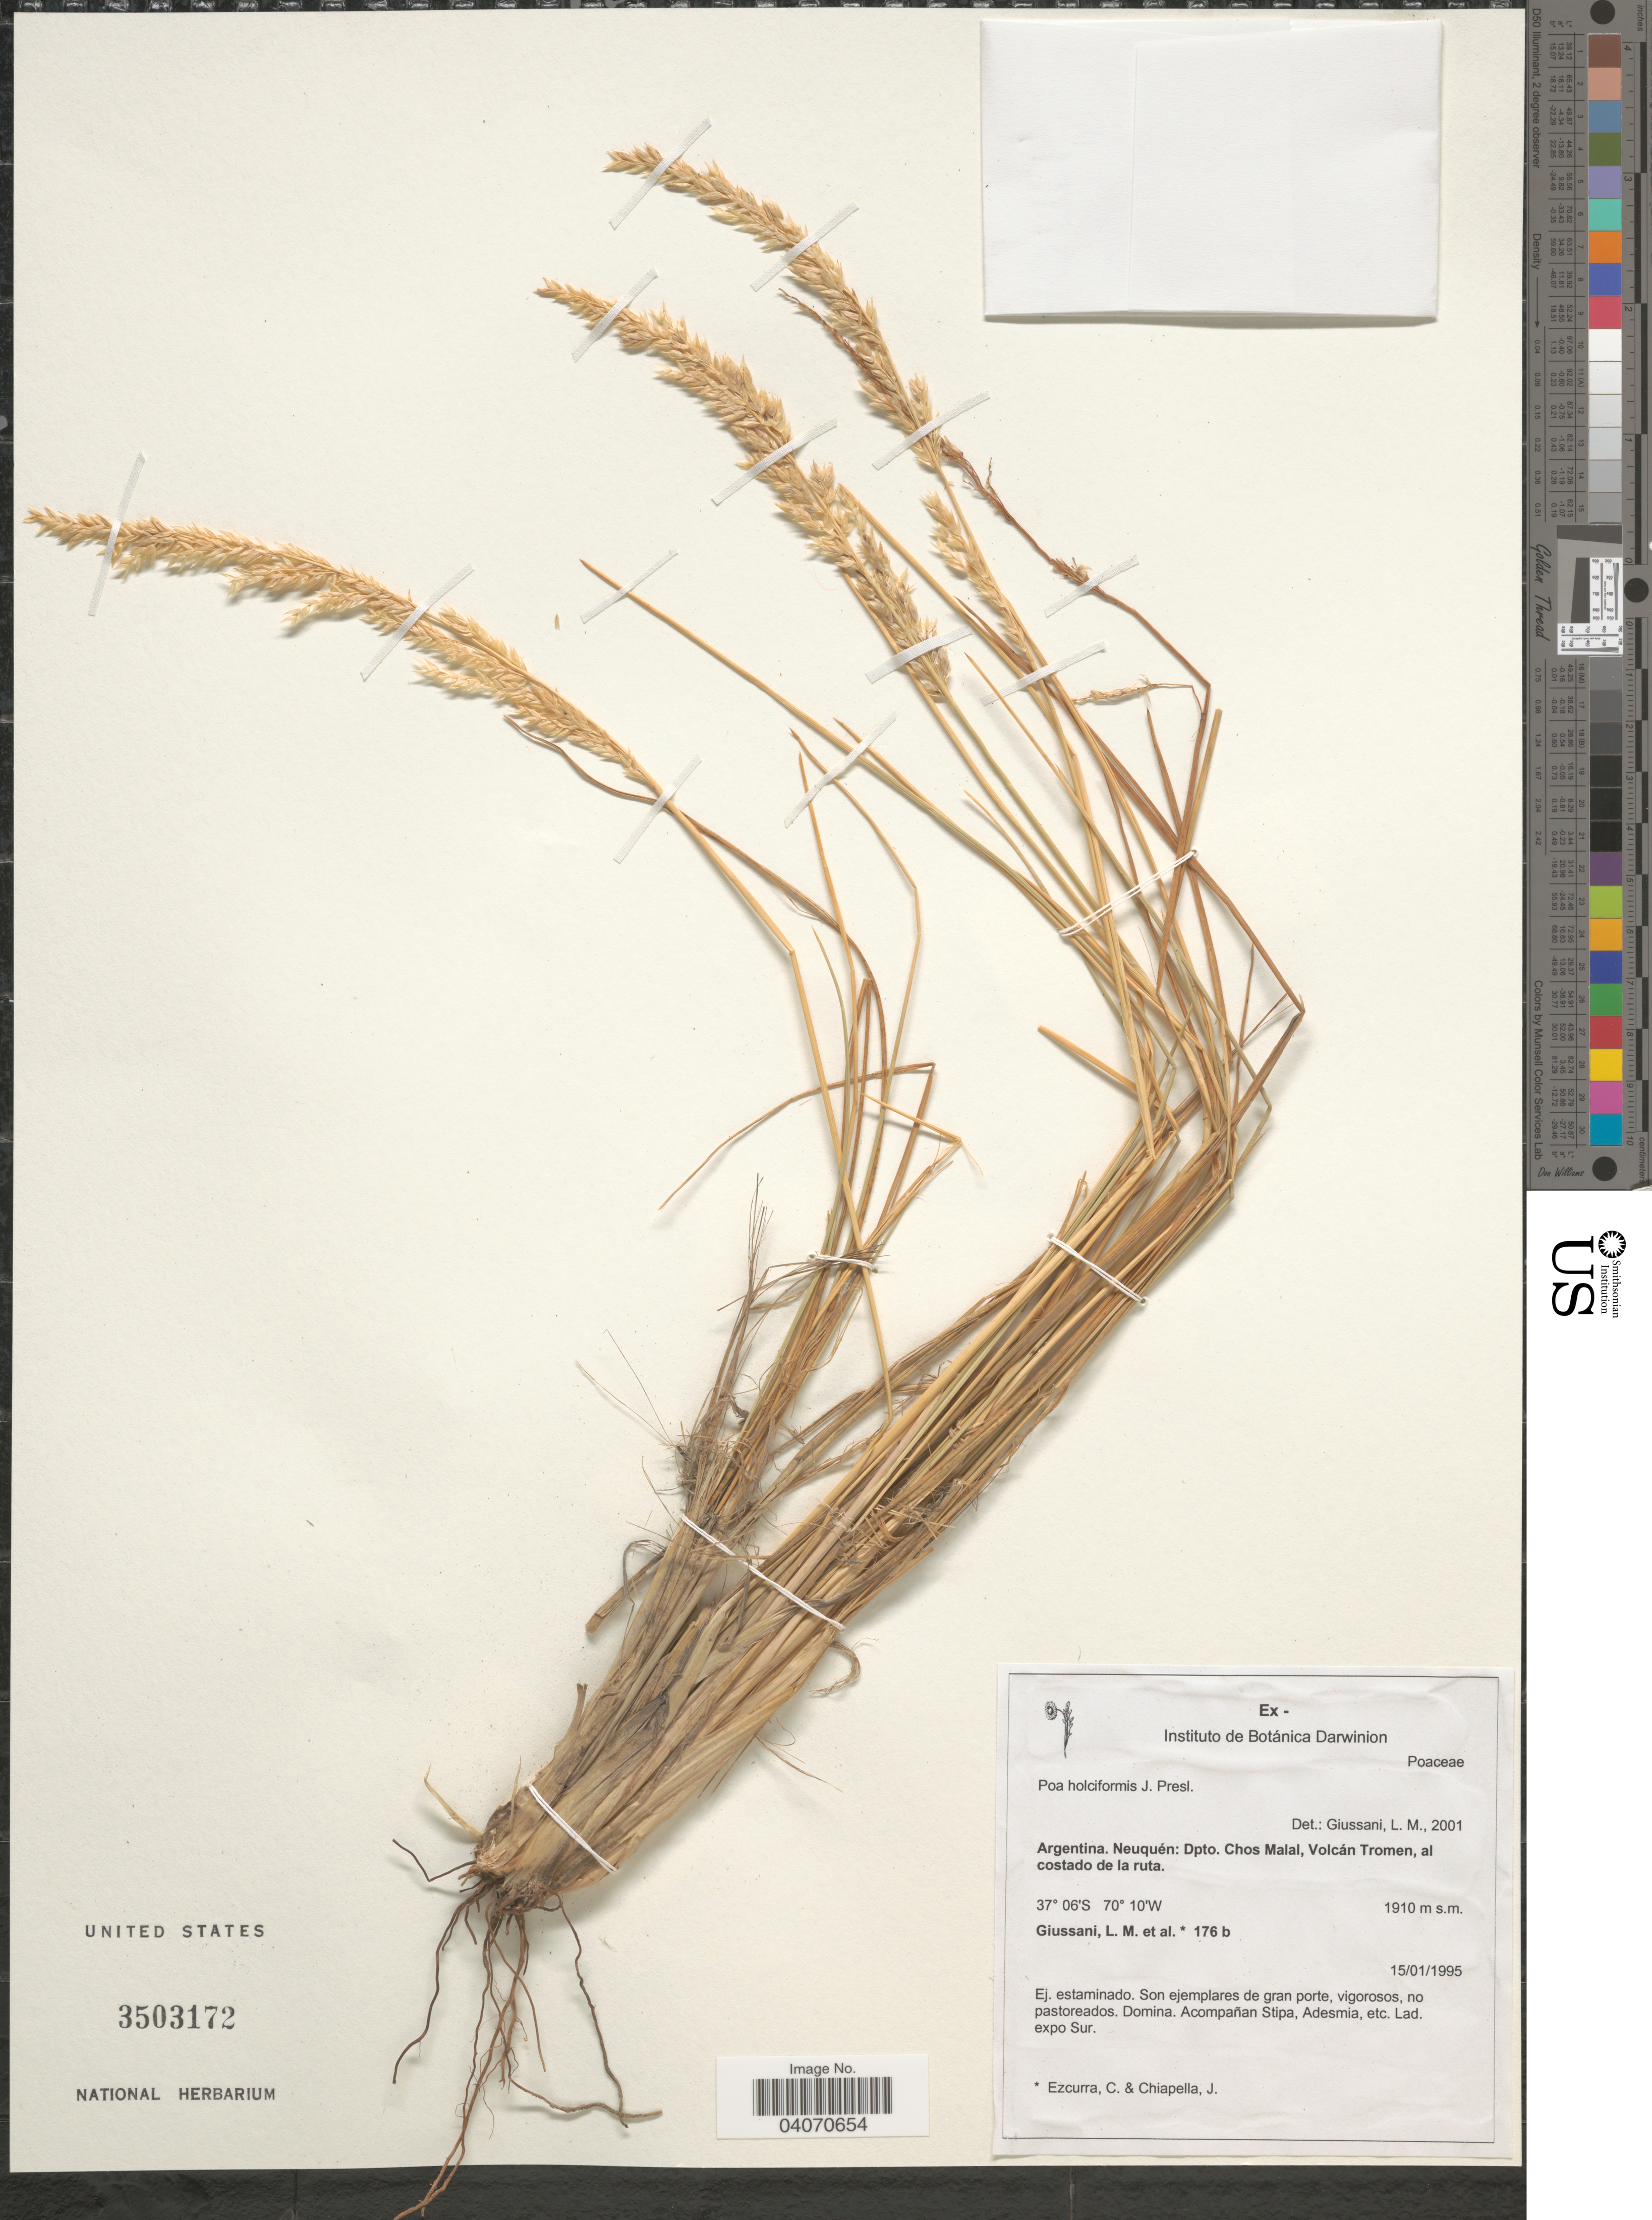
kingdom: Plantae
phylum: Tracheophyta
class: Liliopsida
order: Poales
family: Poaceae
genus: Poa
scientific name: Poa holciformis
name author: J. Presl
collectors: L. Giussani, C. Ezcurra & J. Chiapella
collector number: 176b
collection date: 1995-01-15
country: Argentina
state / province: Neuquen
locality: Dpto. Chos Malal, Volcán Tromen, al costado de la ruta.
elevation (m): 1910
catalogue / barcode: US 3503172